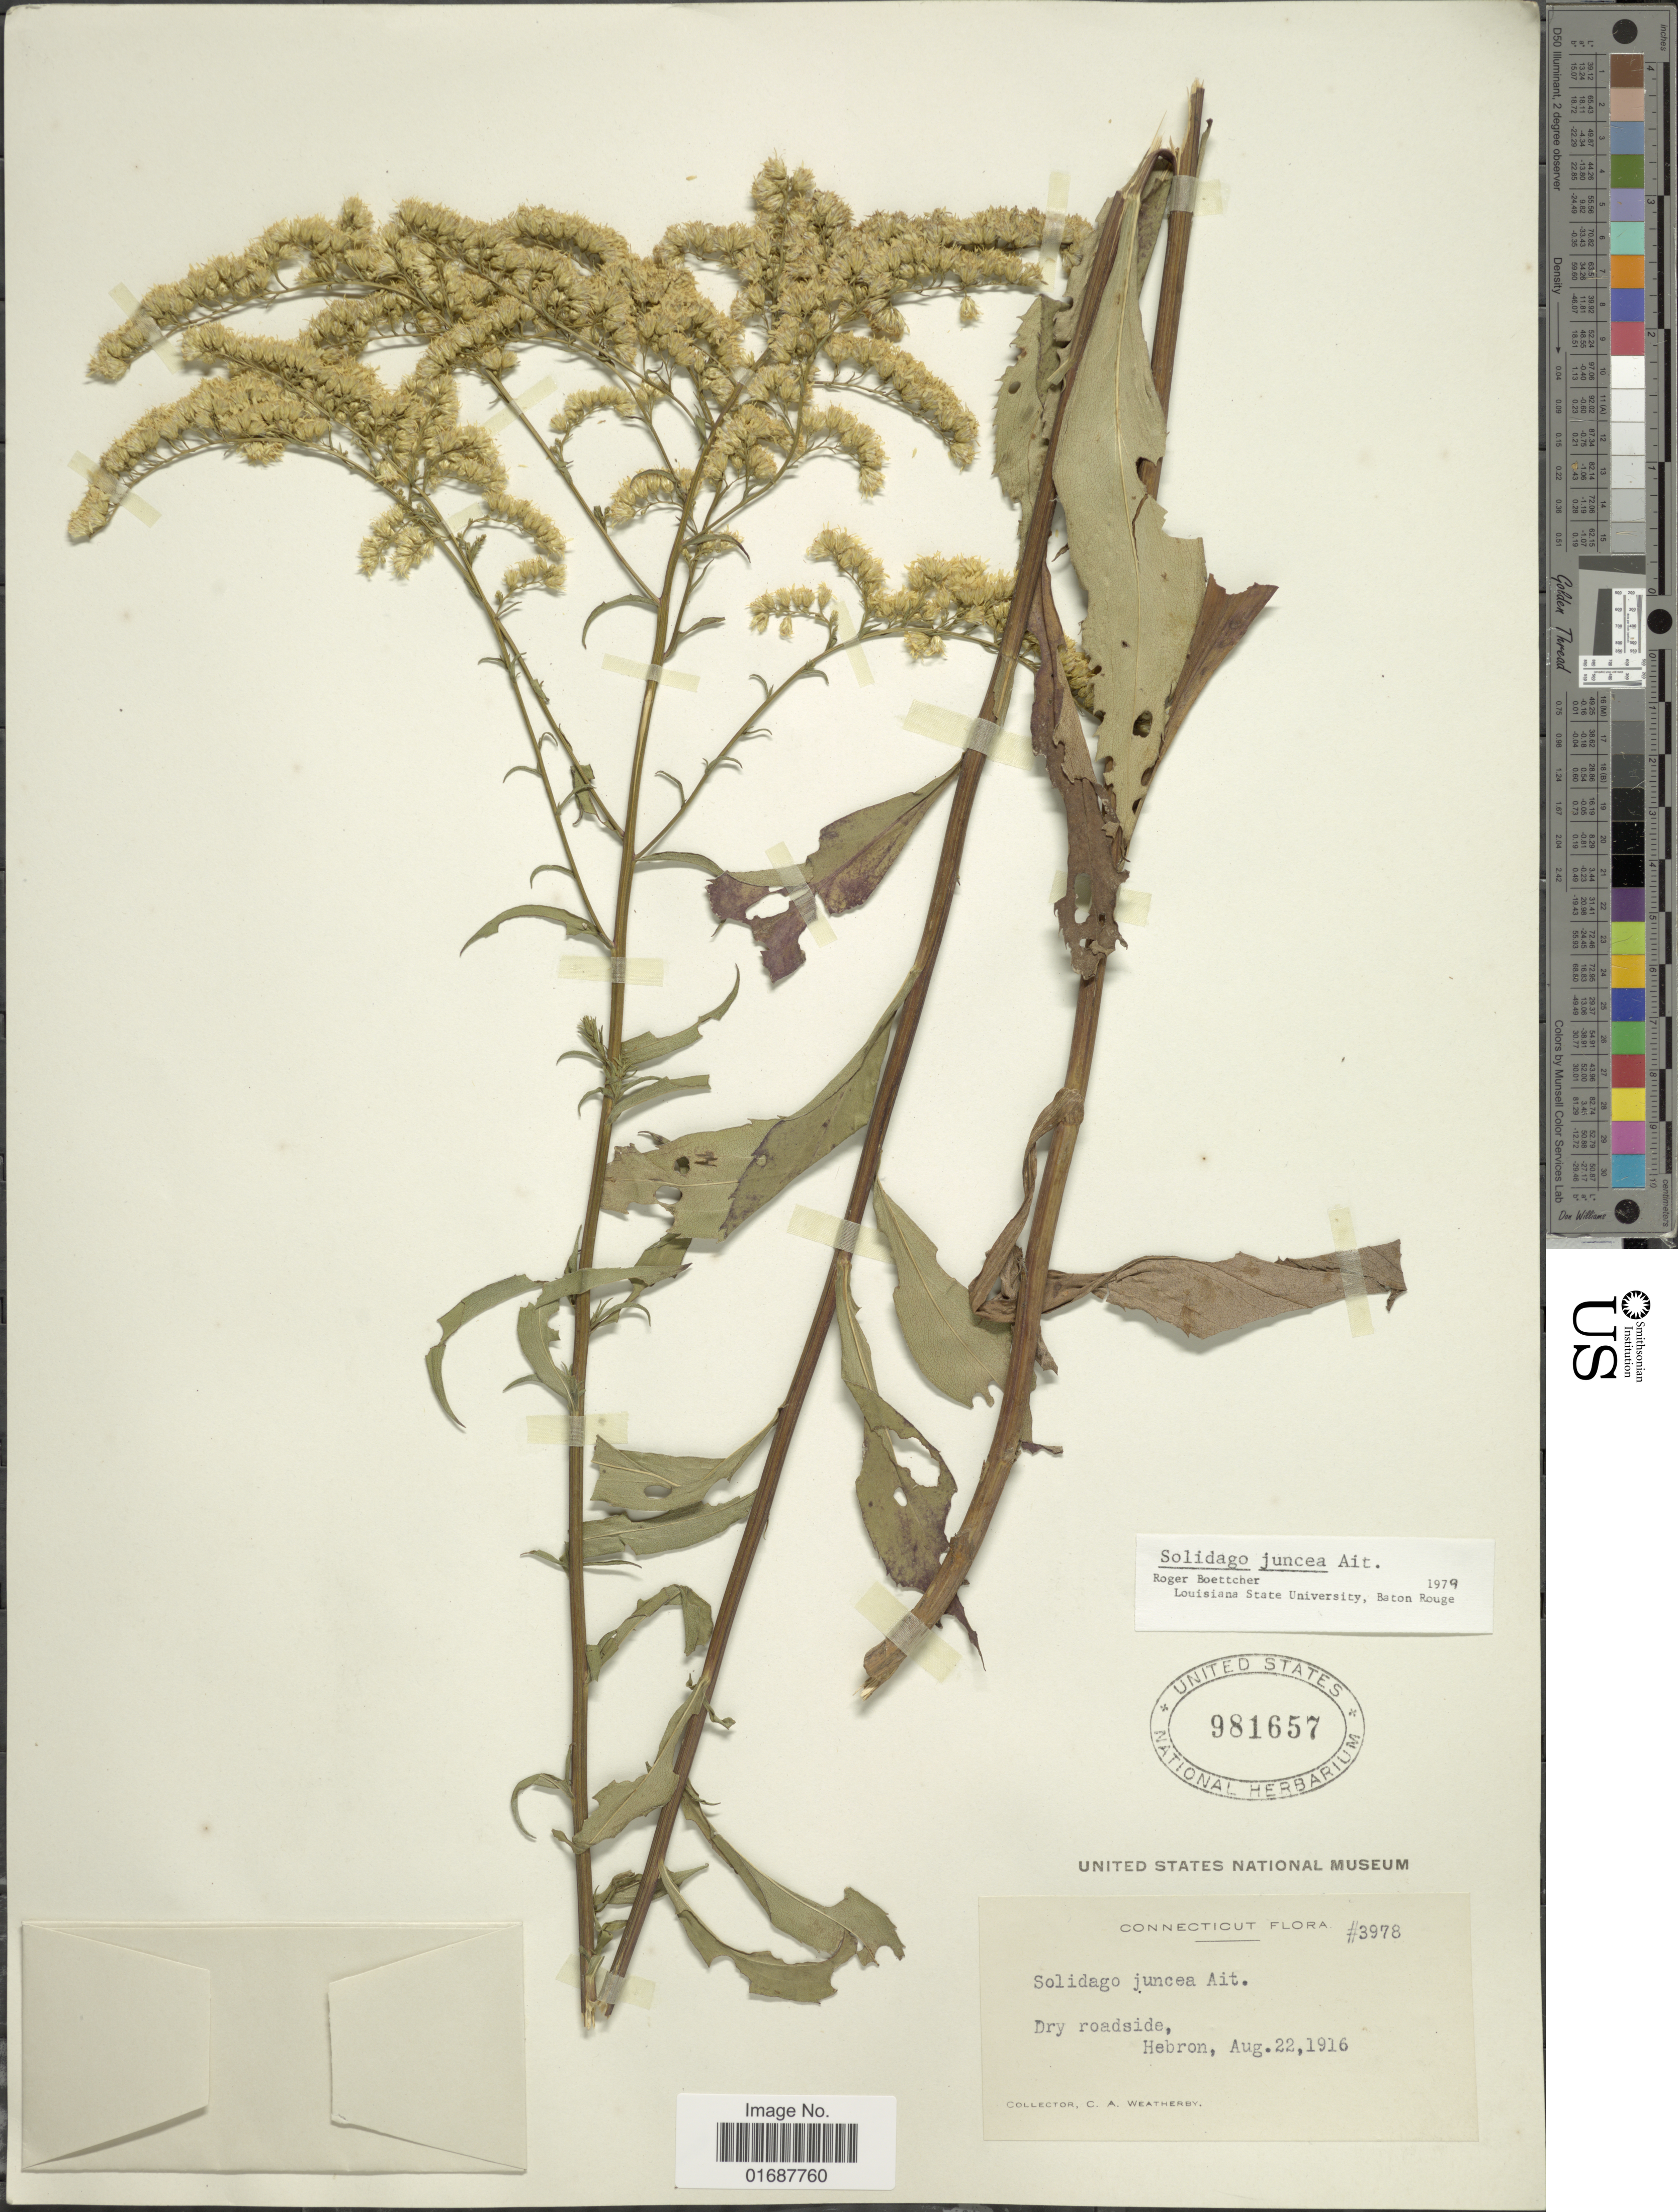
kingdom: Plantae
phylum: Tracheophyta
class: Magnoliopsida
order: Asterales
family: Asteraceae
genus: Solidago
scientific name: Solidago juncea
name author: Aiton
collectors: C. A. Weatherby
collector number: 3978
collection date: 1916-08-22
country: United States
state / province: Connecticut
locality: Hebron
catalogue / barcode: US 981657